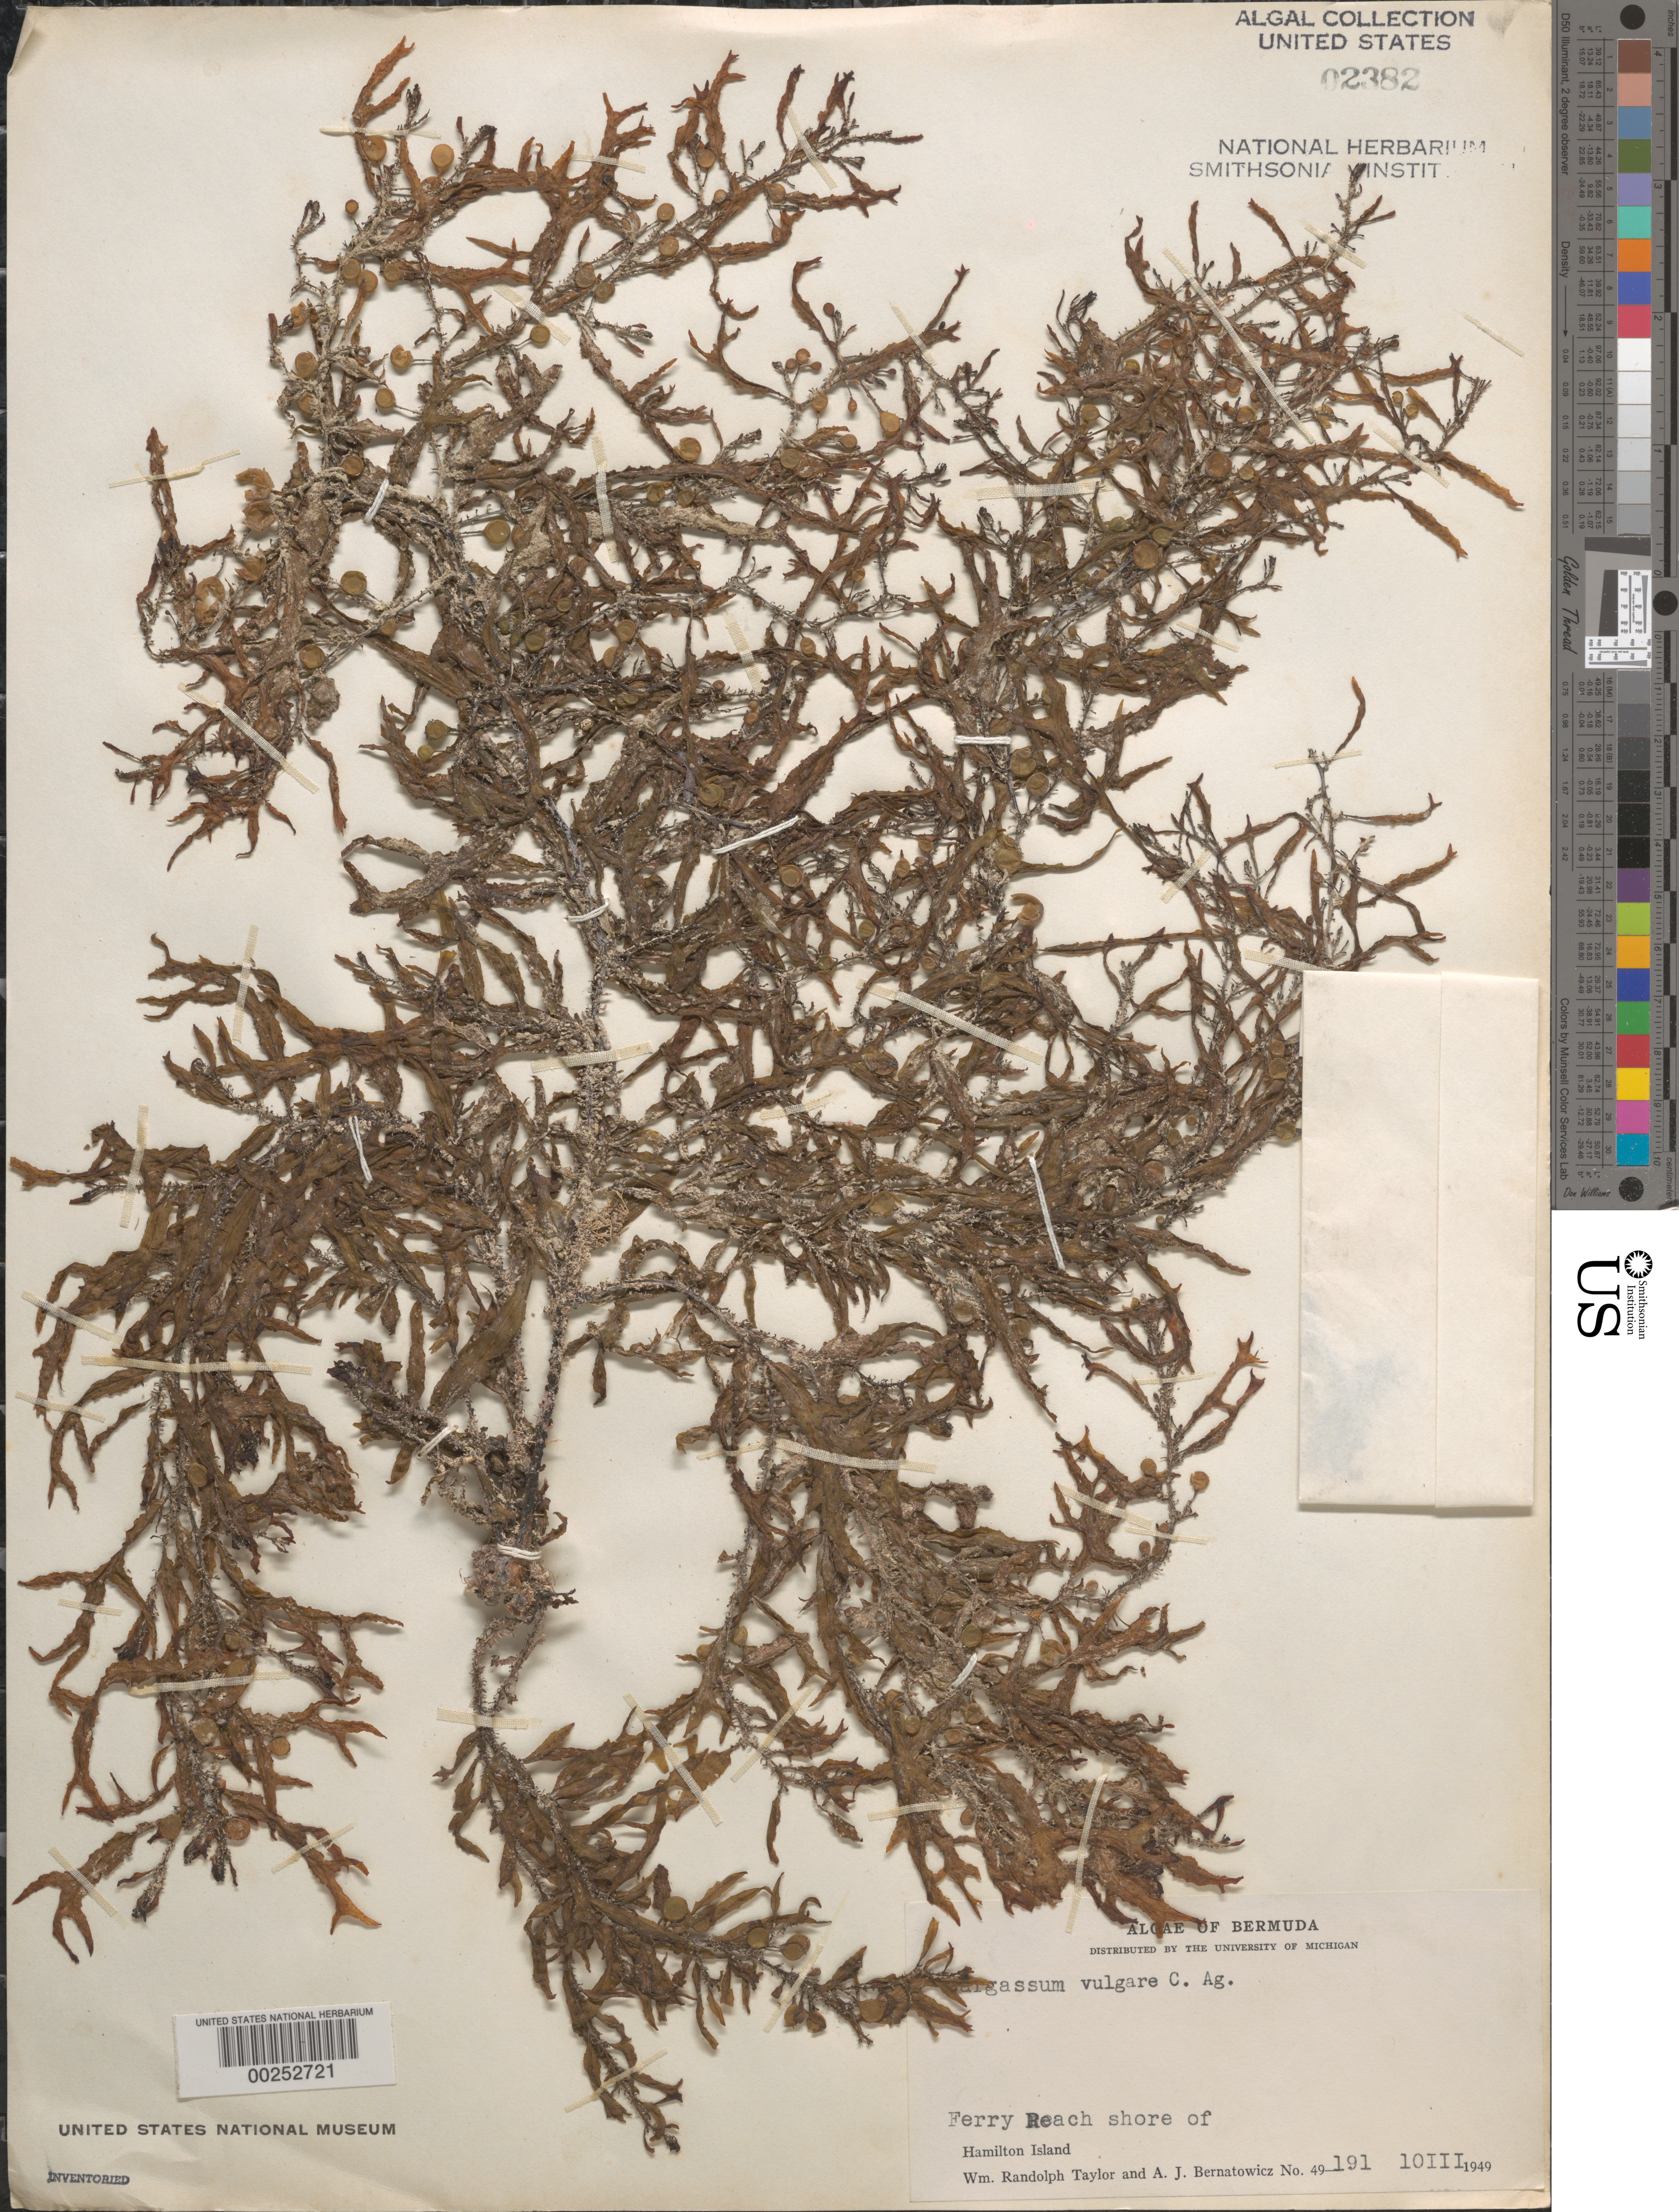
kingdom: Chromista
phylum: Ochrophyta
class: Phaeophyceae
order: Fucales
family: Sargassaceae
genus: Sargassum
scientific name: Sargassum vulgare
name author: C. Agardh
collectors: W. R. Taylor & A. Bernatowicz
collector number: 49-191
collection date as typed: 10 Mar 1949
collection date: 1949-03-10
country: Bermuda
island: Bermuda Island (Hamilton Island)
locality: Ferry Reach shore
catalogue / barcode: US 2382